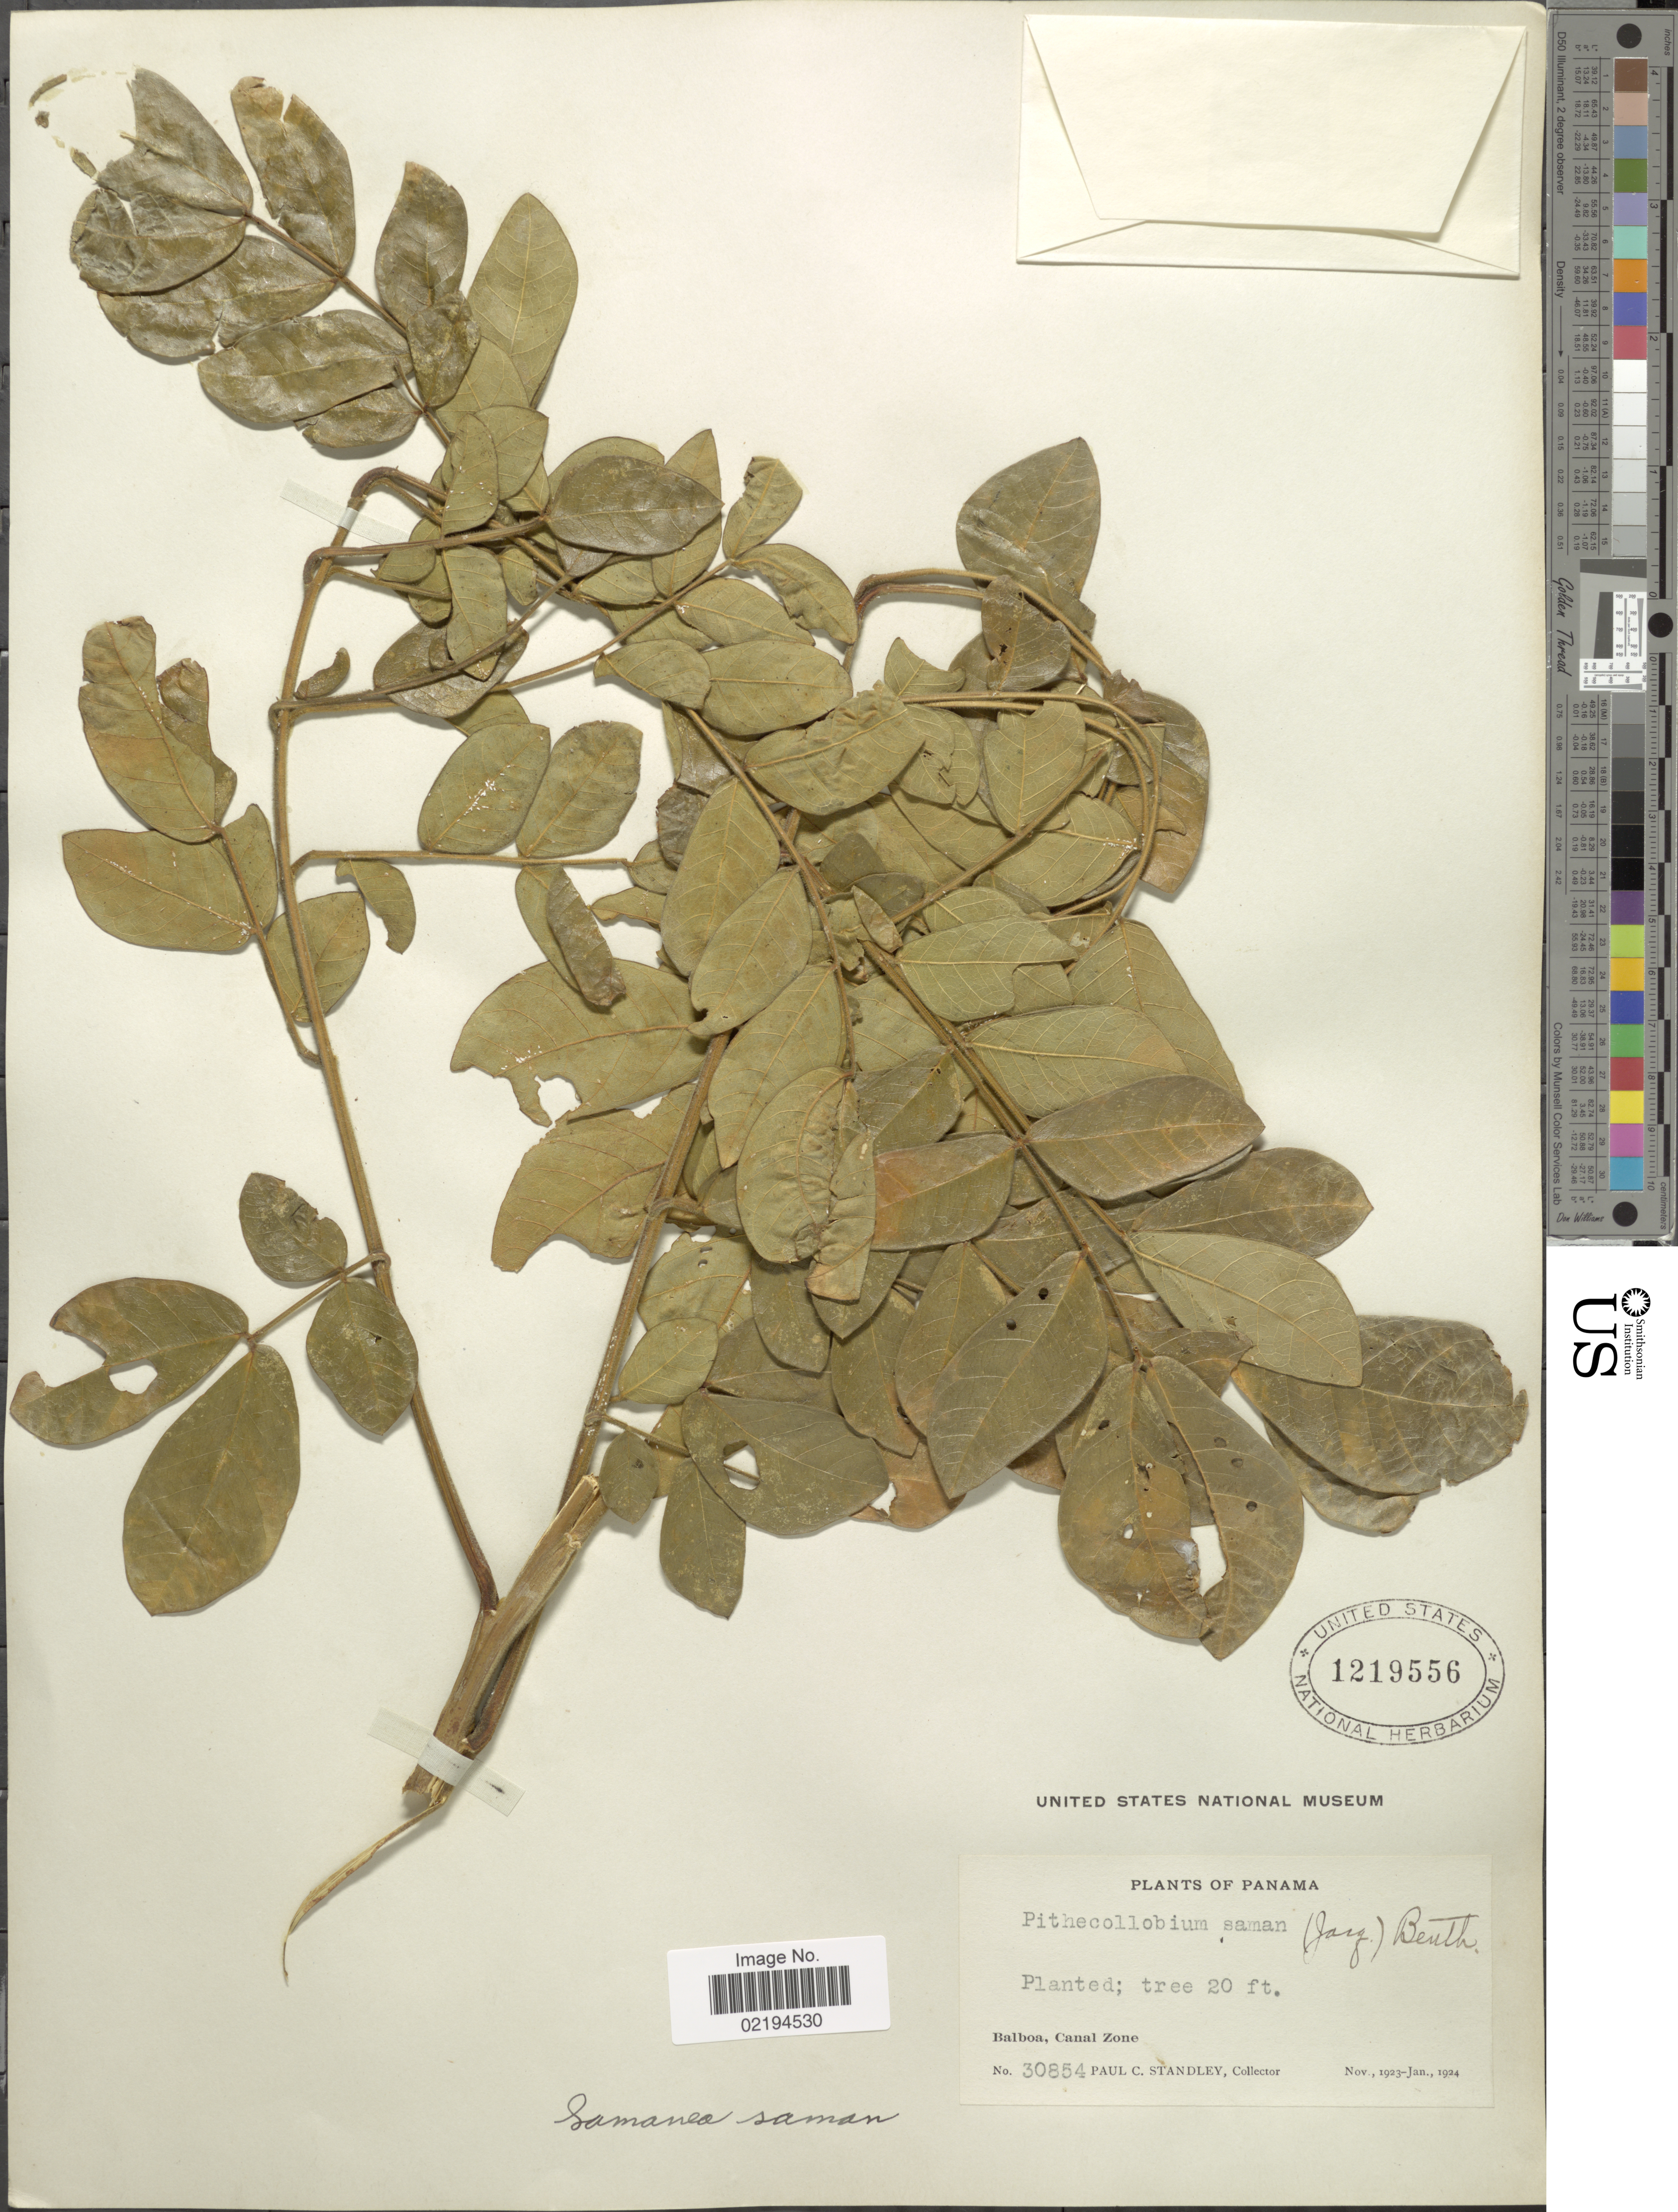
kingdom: Plantae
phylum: Tracheophyta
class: Magnoliopsida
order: Fabales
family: Fabaceae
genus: Samanea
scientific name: Samanea saman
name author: (Jacq.) Merr.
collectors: P. C. Standley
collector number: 30854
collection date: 1923-11/1924-01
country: Panama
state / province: Colón / Panamá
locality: Canal Zone, Balboa.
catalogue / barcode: US 1219556